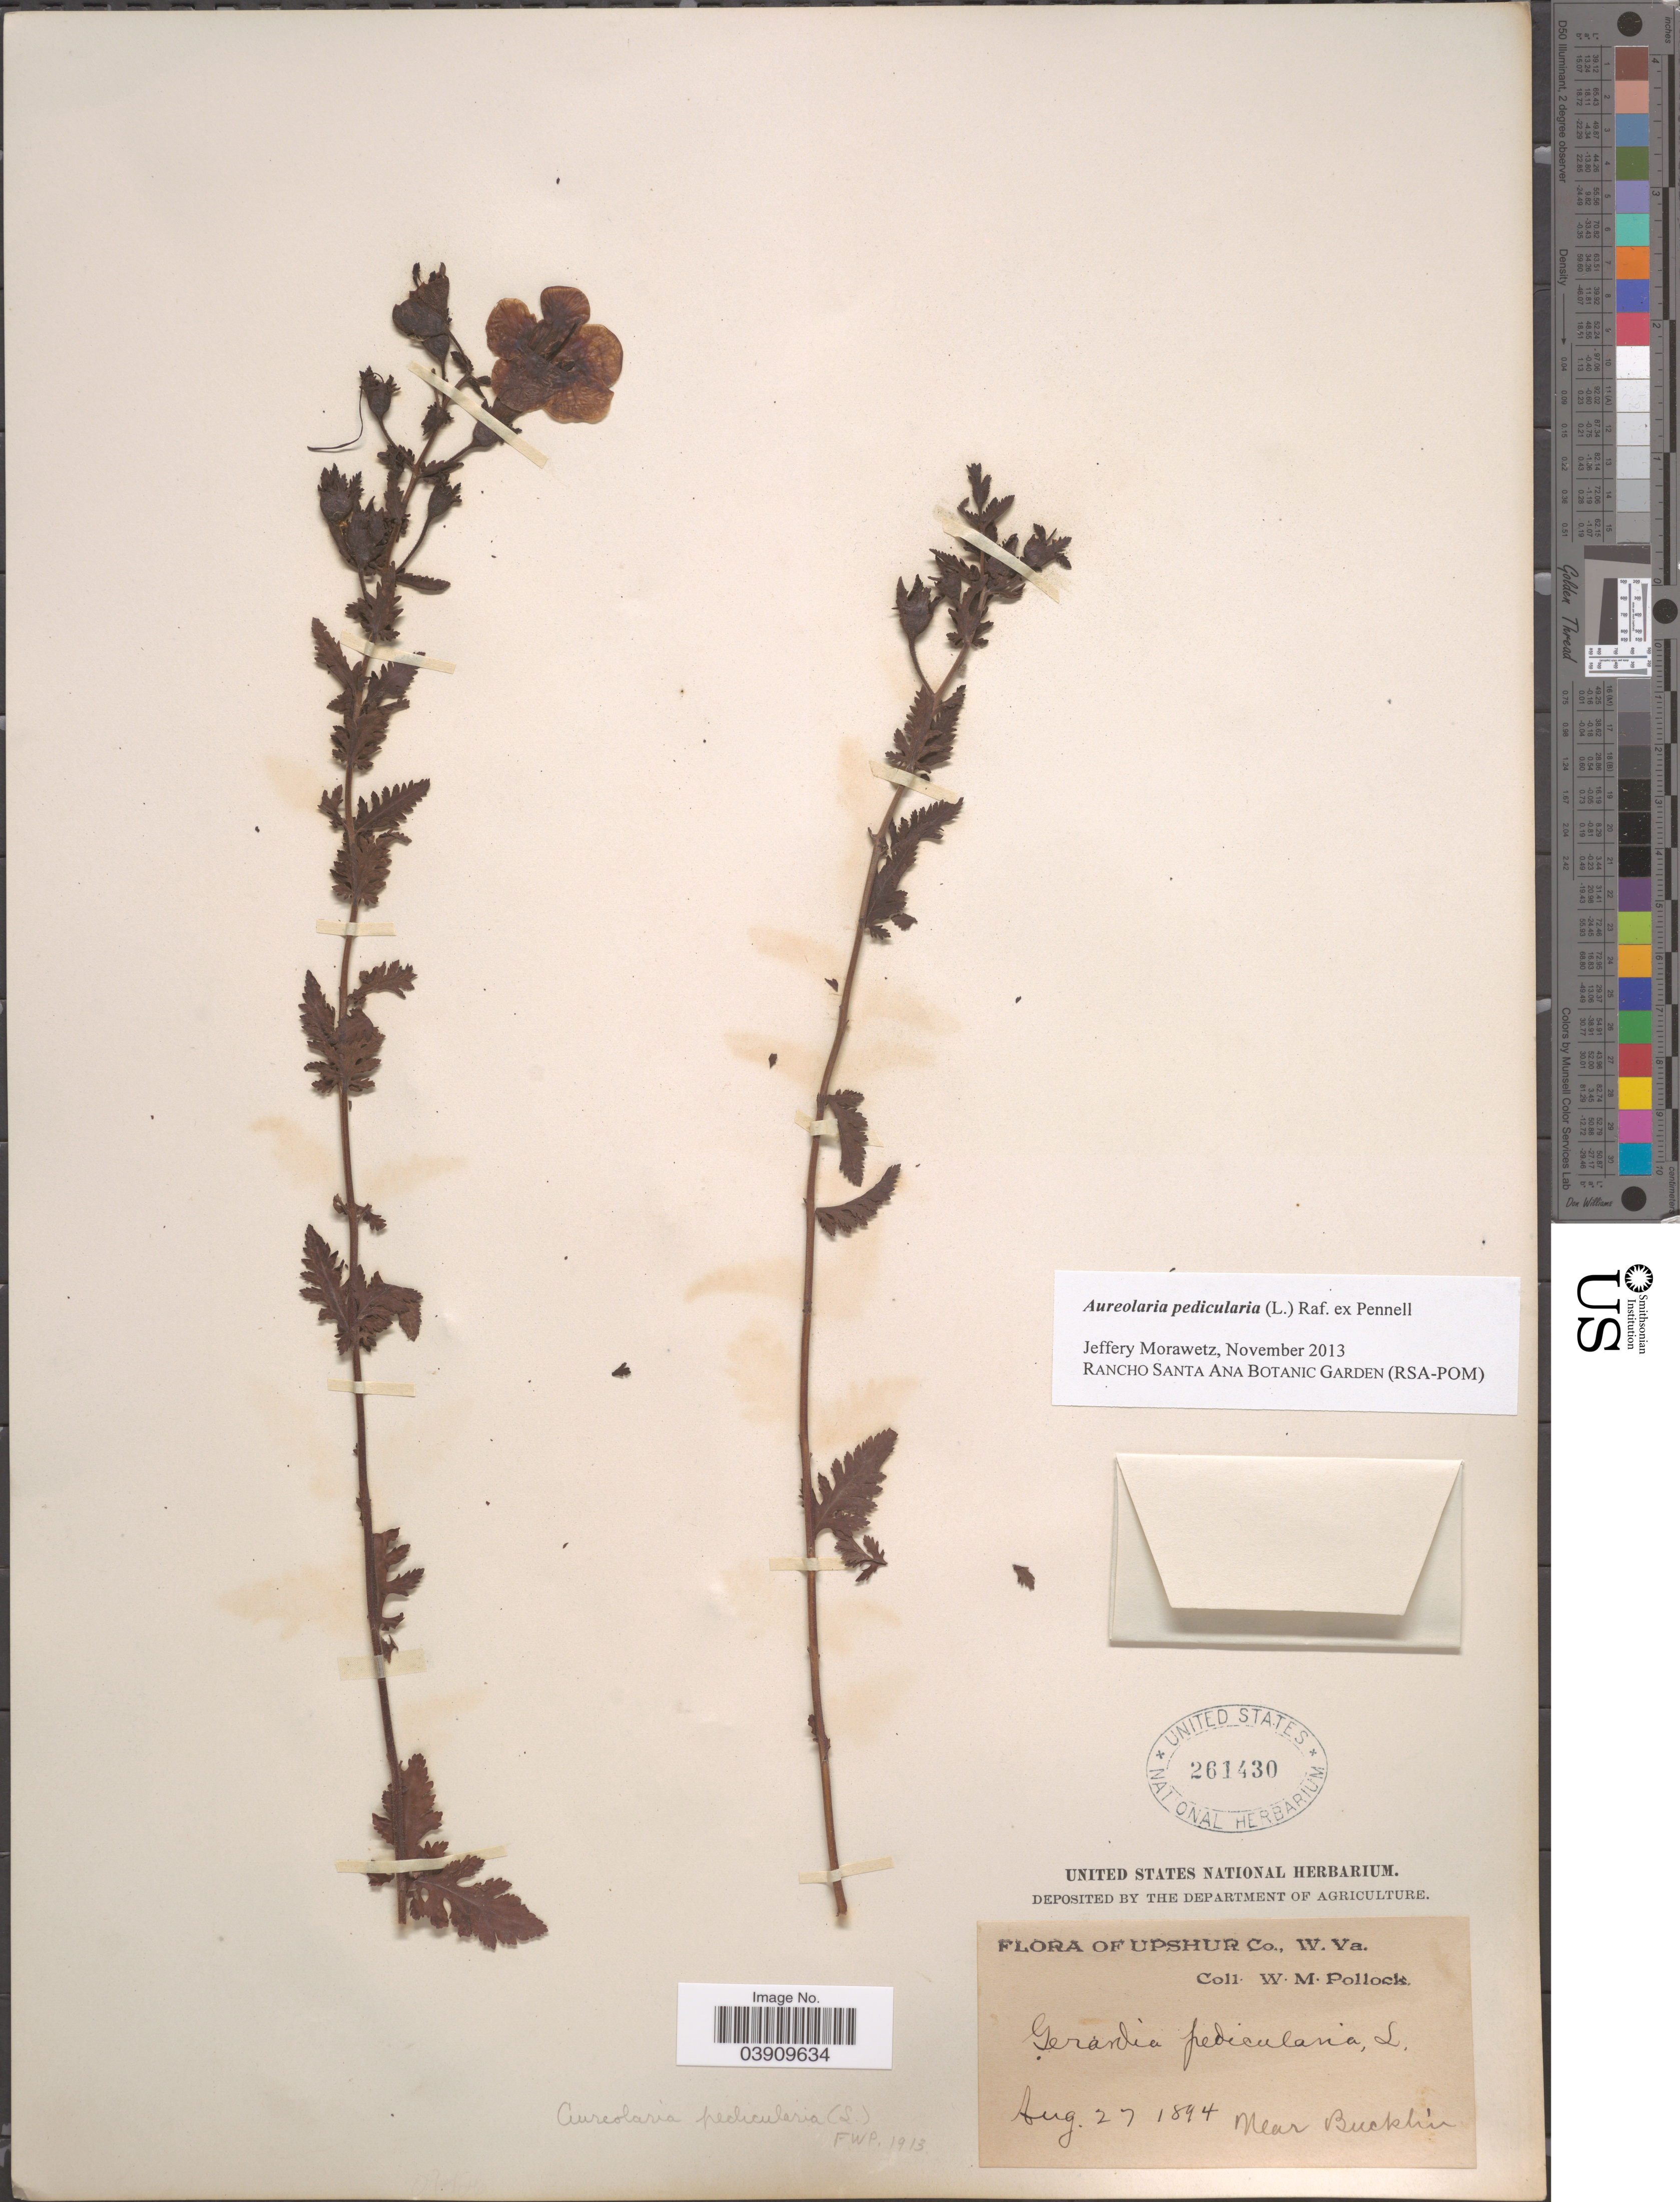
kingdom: Plantae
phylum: Tracheophyta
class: Magnoliopsida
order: Lamiales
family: Orobanchaceae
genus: Aureolaria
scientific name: Aureolaria pedicularia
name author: (L.) Raf. ex Farw.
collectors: W. M. Pollock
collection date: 1894-08-27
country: United States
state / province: West Virginia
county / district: Upshur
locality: Near Bucklin.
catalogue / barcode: US 261430